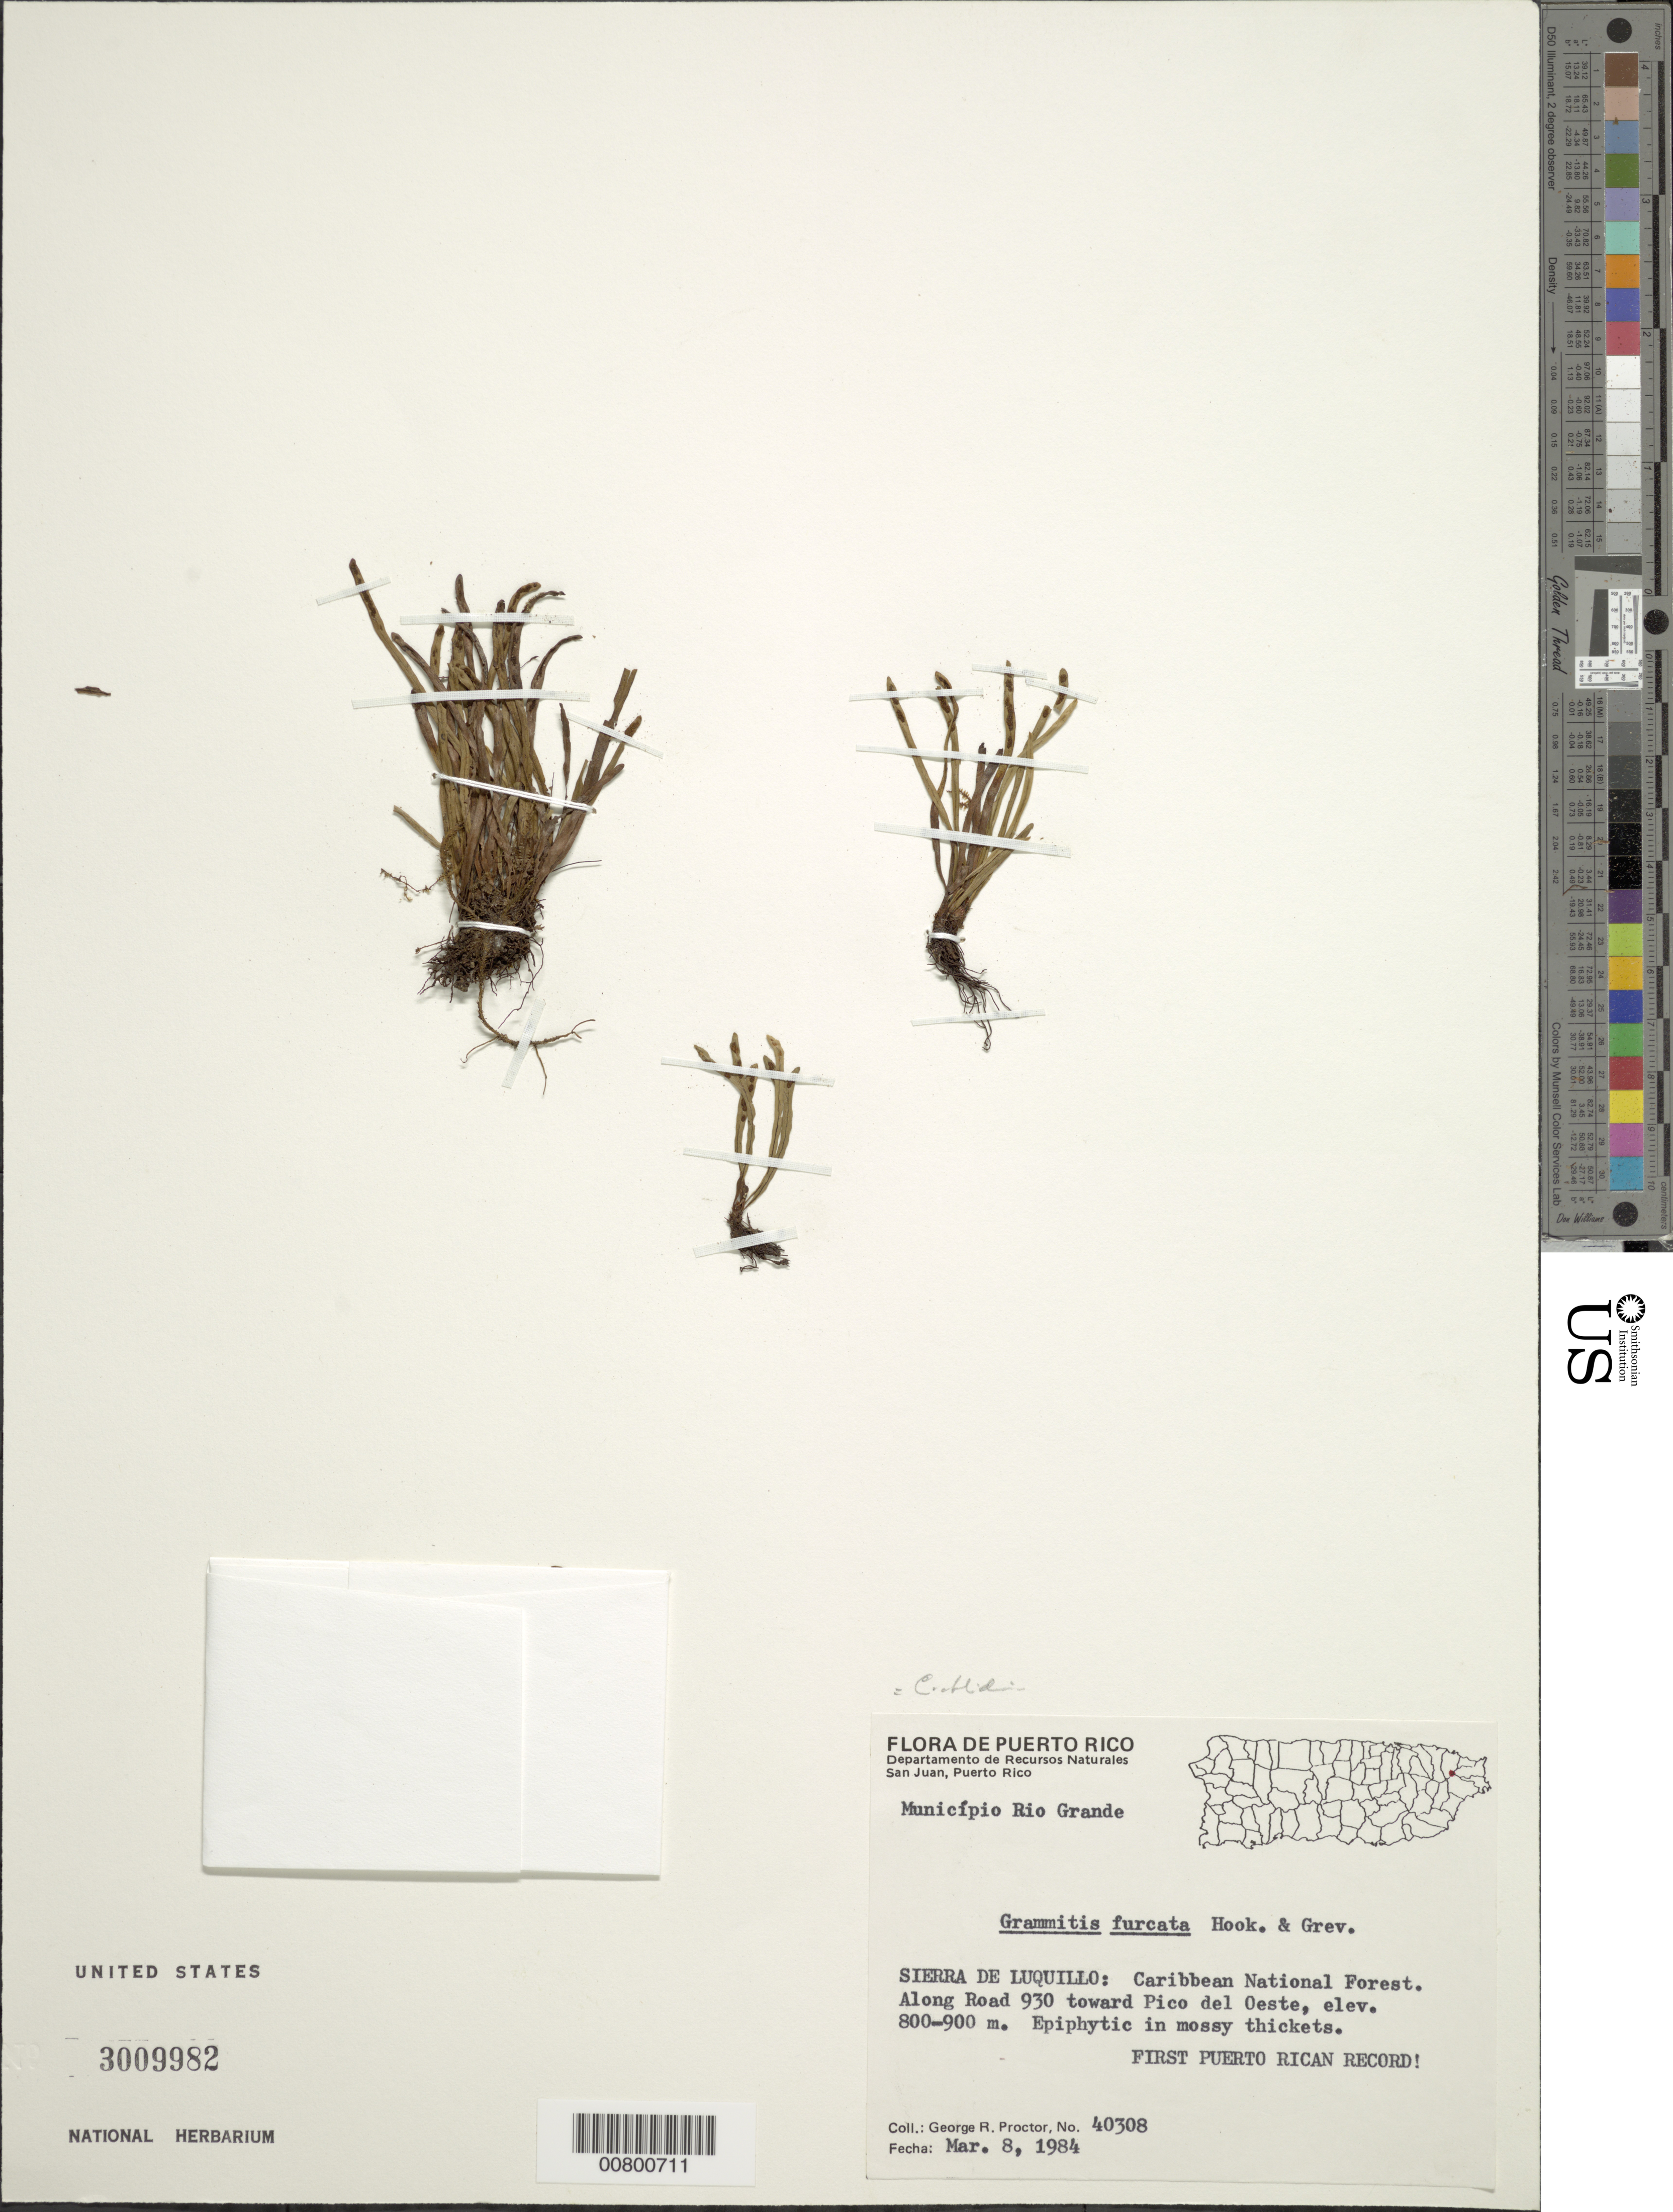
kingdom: Plantae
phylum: Tracheophyta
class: Polypodiopsida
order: Polypodiales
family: Polypodiaceae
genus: Cochlidium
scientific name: Cochlidium graminoides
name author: (Sw.) Kaulf.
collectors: G. R. Proctor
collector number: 40308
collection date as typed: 08 Mar 1984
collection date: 1984-03-08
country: Puerto Rico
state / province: Río Grande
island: Puerto Rico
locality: Mun. Rio Grande, Sierra de Luquillo, Caribbean National Forest, Road 930 toward Pico del Oeste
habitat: Mossy thickets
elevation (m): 800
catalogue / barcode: US 3009982